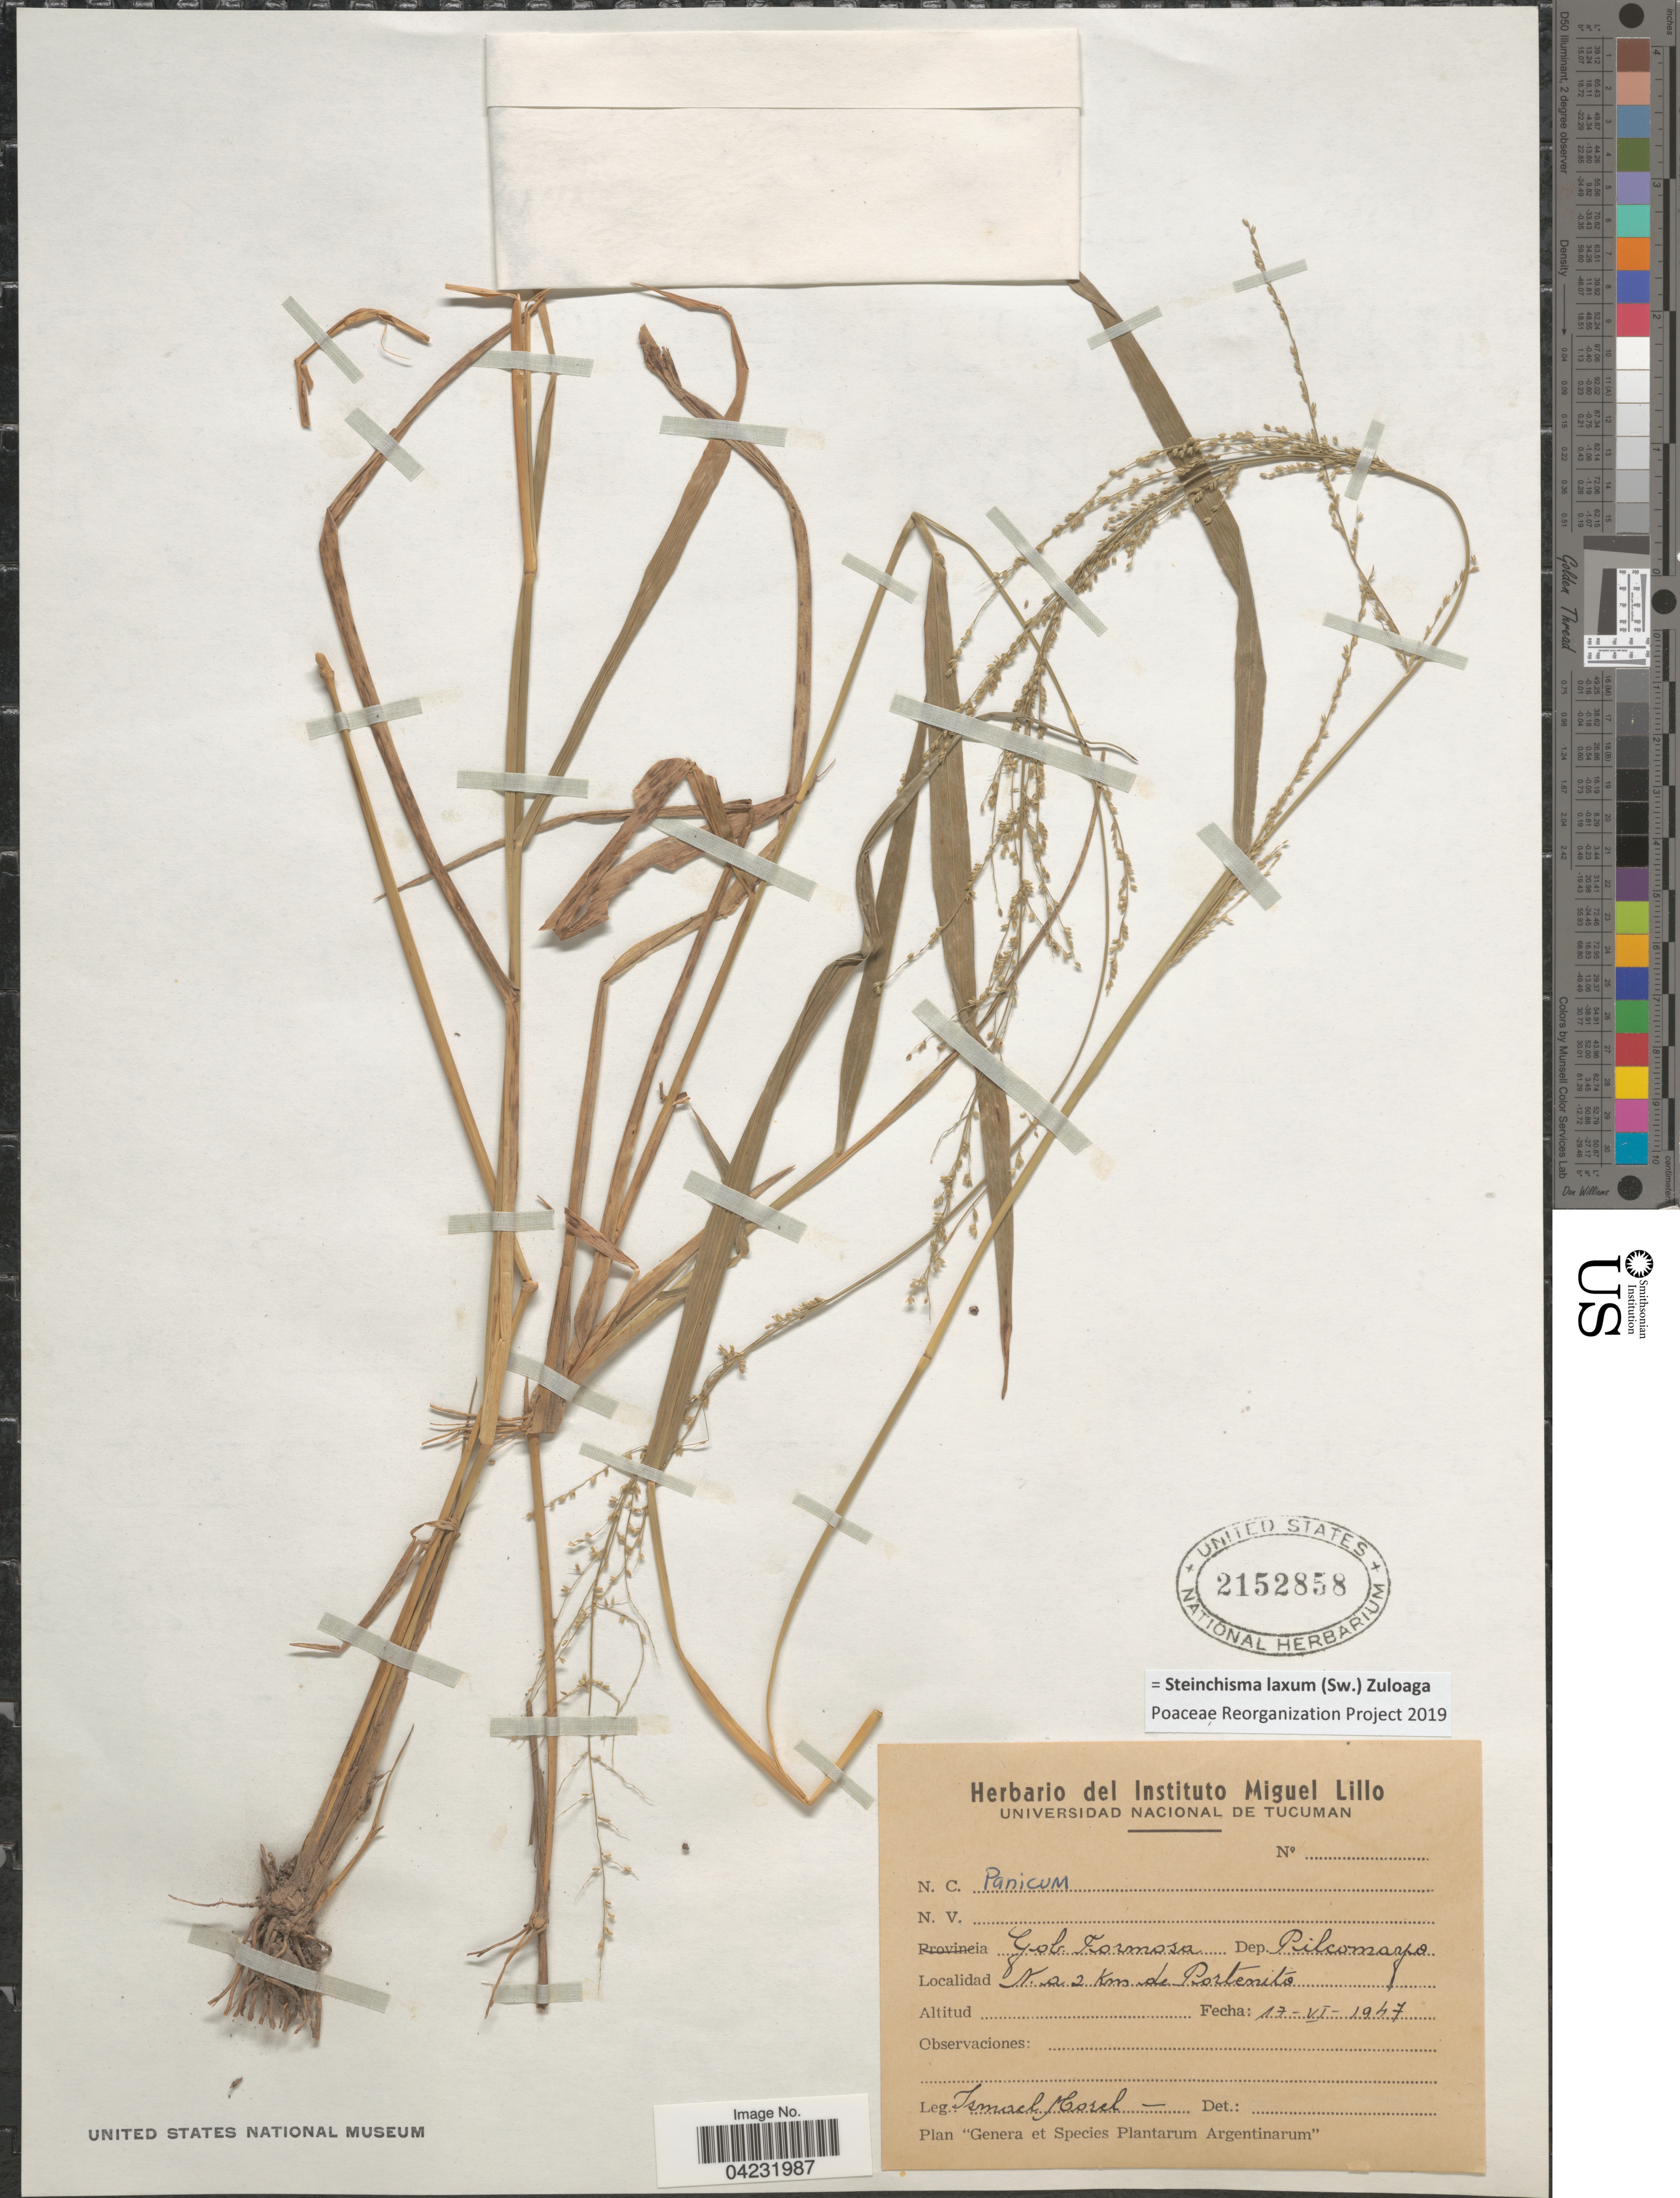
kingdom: Plantae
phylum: Tracheophyta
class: Liliopsida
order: Poales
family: Poaceae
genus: Steinchisma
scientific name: Steinchisma laxum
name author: (Sw.) Zuloaga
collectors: I. Morel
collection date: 1947-06-17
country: Argentina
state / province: Formosa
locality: Gob. Formosa. Dep. Pilcomayo. N. a 2 Km de Portenito.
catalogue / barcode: US 2152858